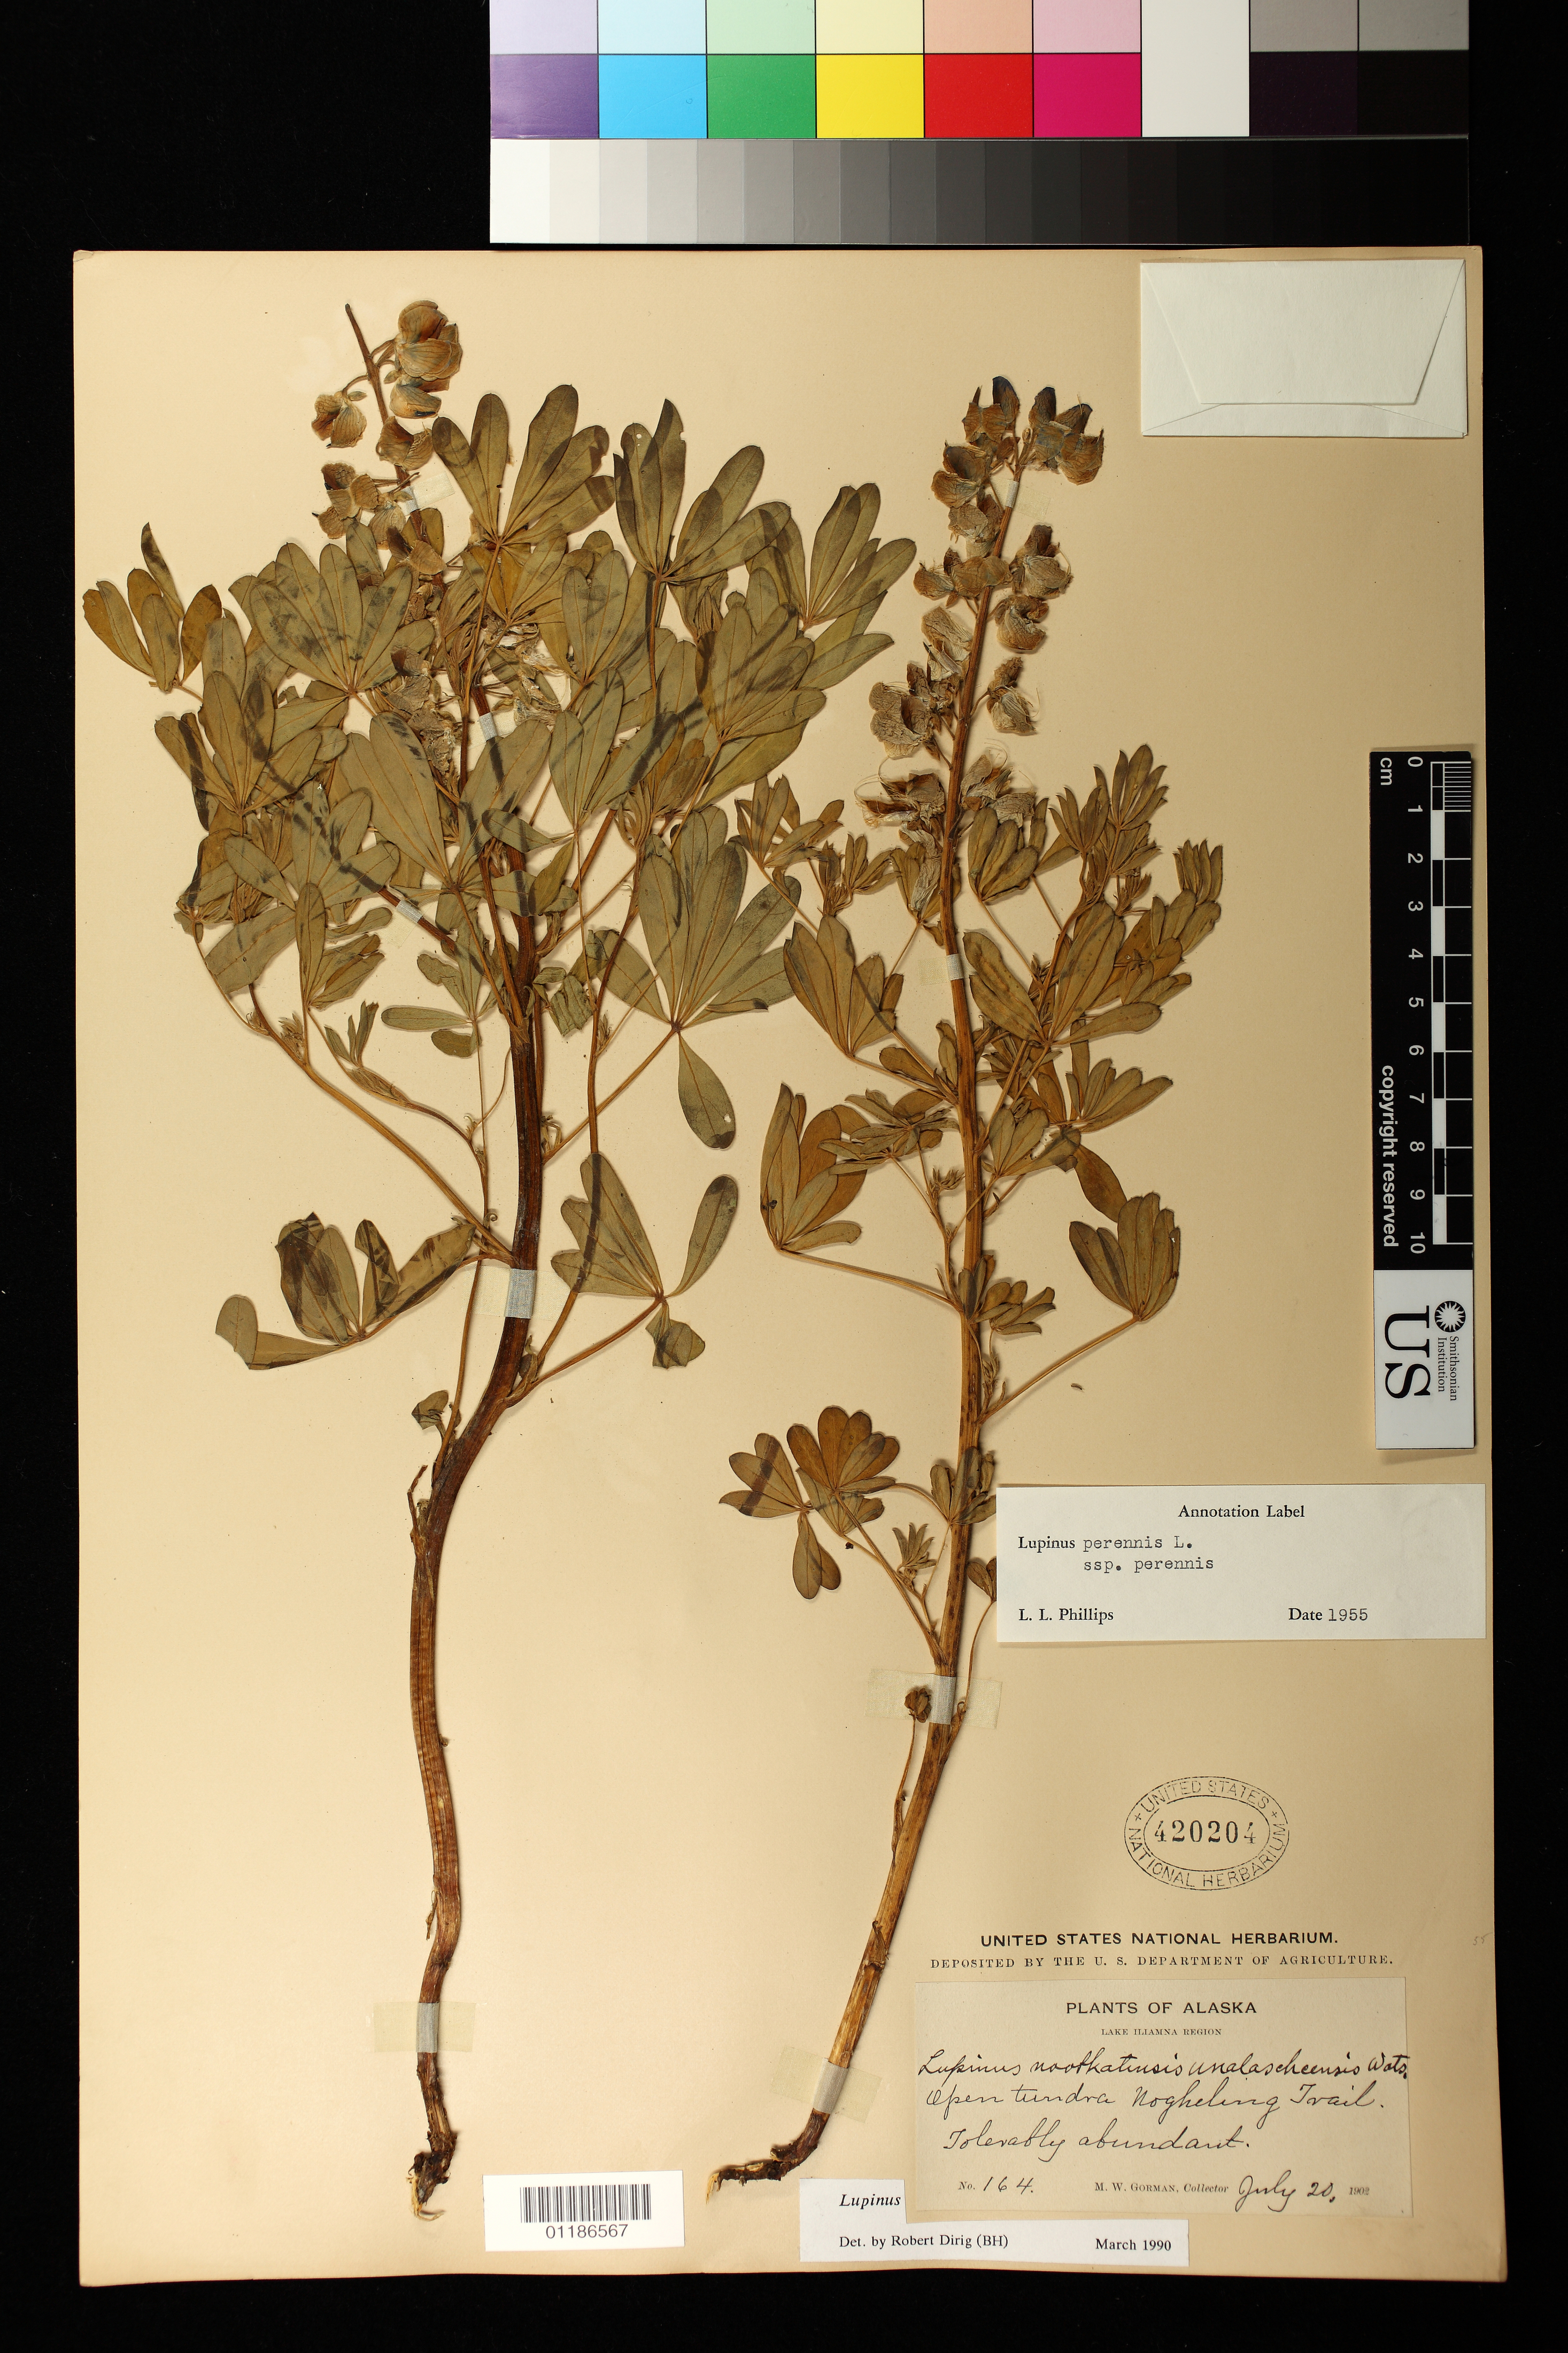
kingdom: Plantae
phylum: Tracheophyta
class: Magnoliopsida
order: Fabales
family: Fabaceae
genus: Lupinus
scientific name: Lupinus perennis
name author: L.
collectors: M. W. Gorman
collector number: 164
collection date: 1902-07-20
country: United States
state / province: Alaska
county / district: Lake and Peninsula Borough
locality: Open tundra Nogheling Trail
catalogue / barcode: US 420204